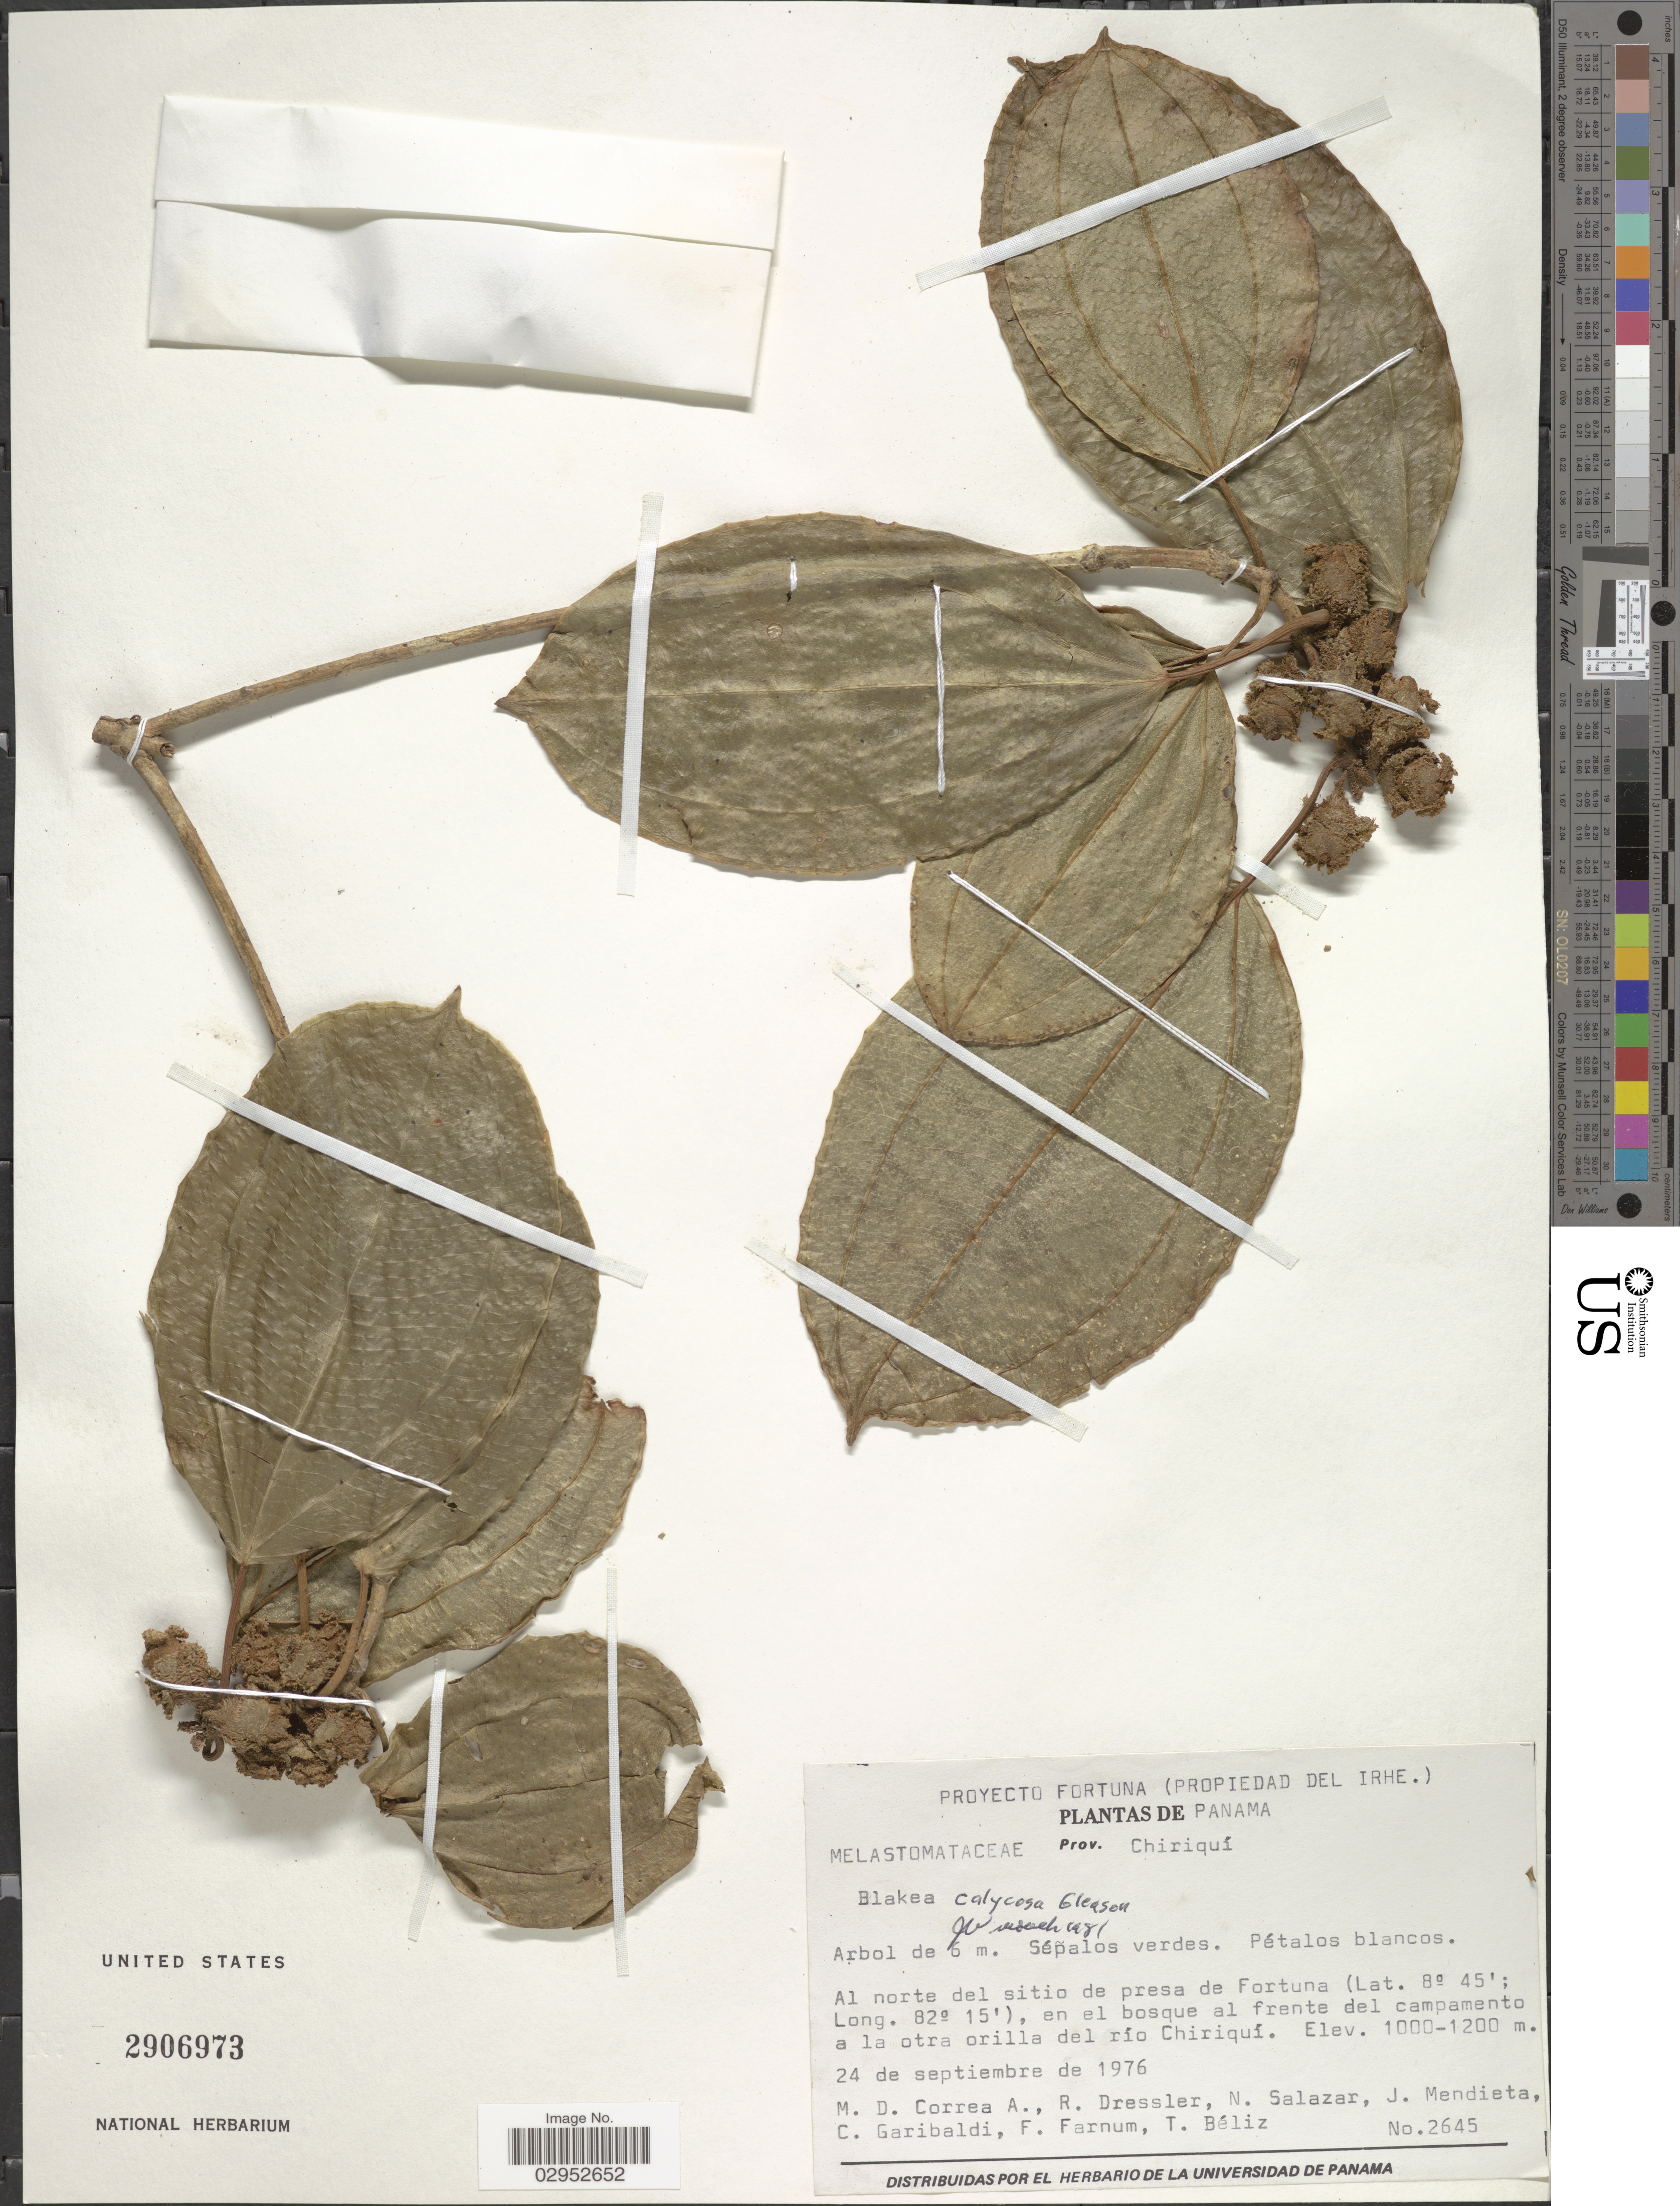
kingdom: Plantae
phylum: Tracheophyta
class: Magnoliopsida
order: Myrtales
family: Melastomataceae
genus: Blakea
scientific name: Blakea calycosa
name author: Gleason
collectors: M. D. Corrêa-A., R. Dressler, N. Salazar & J. Mendieta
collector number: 2645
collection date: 1976-09-24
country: Panama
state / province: Chiriqui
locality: Prov. Chiriquí. Al norte del sitio de presa de Fortuna, en el bosque al frente del campamento a la otra orilla del río Chiriquí.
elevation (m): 1000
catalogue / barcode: US 2906973